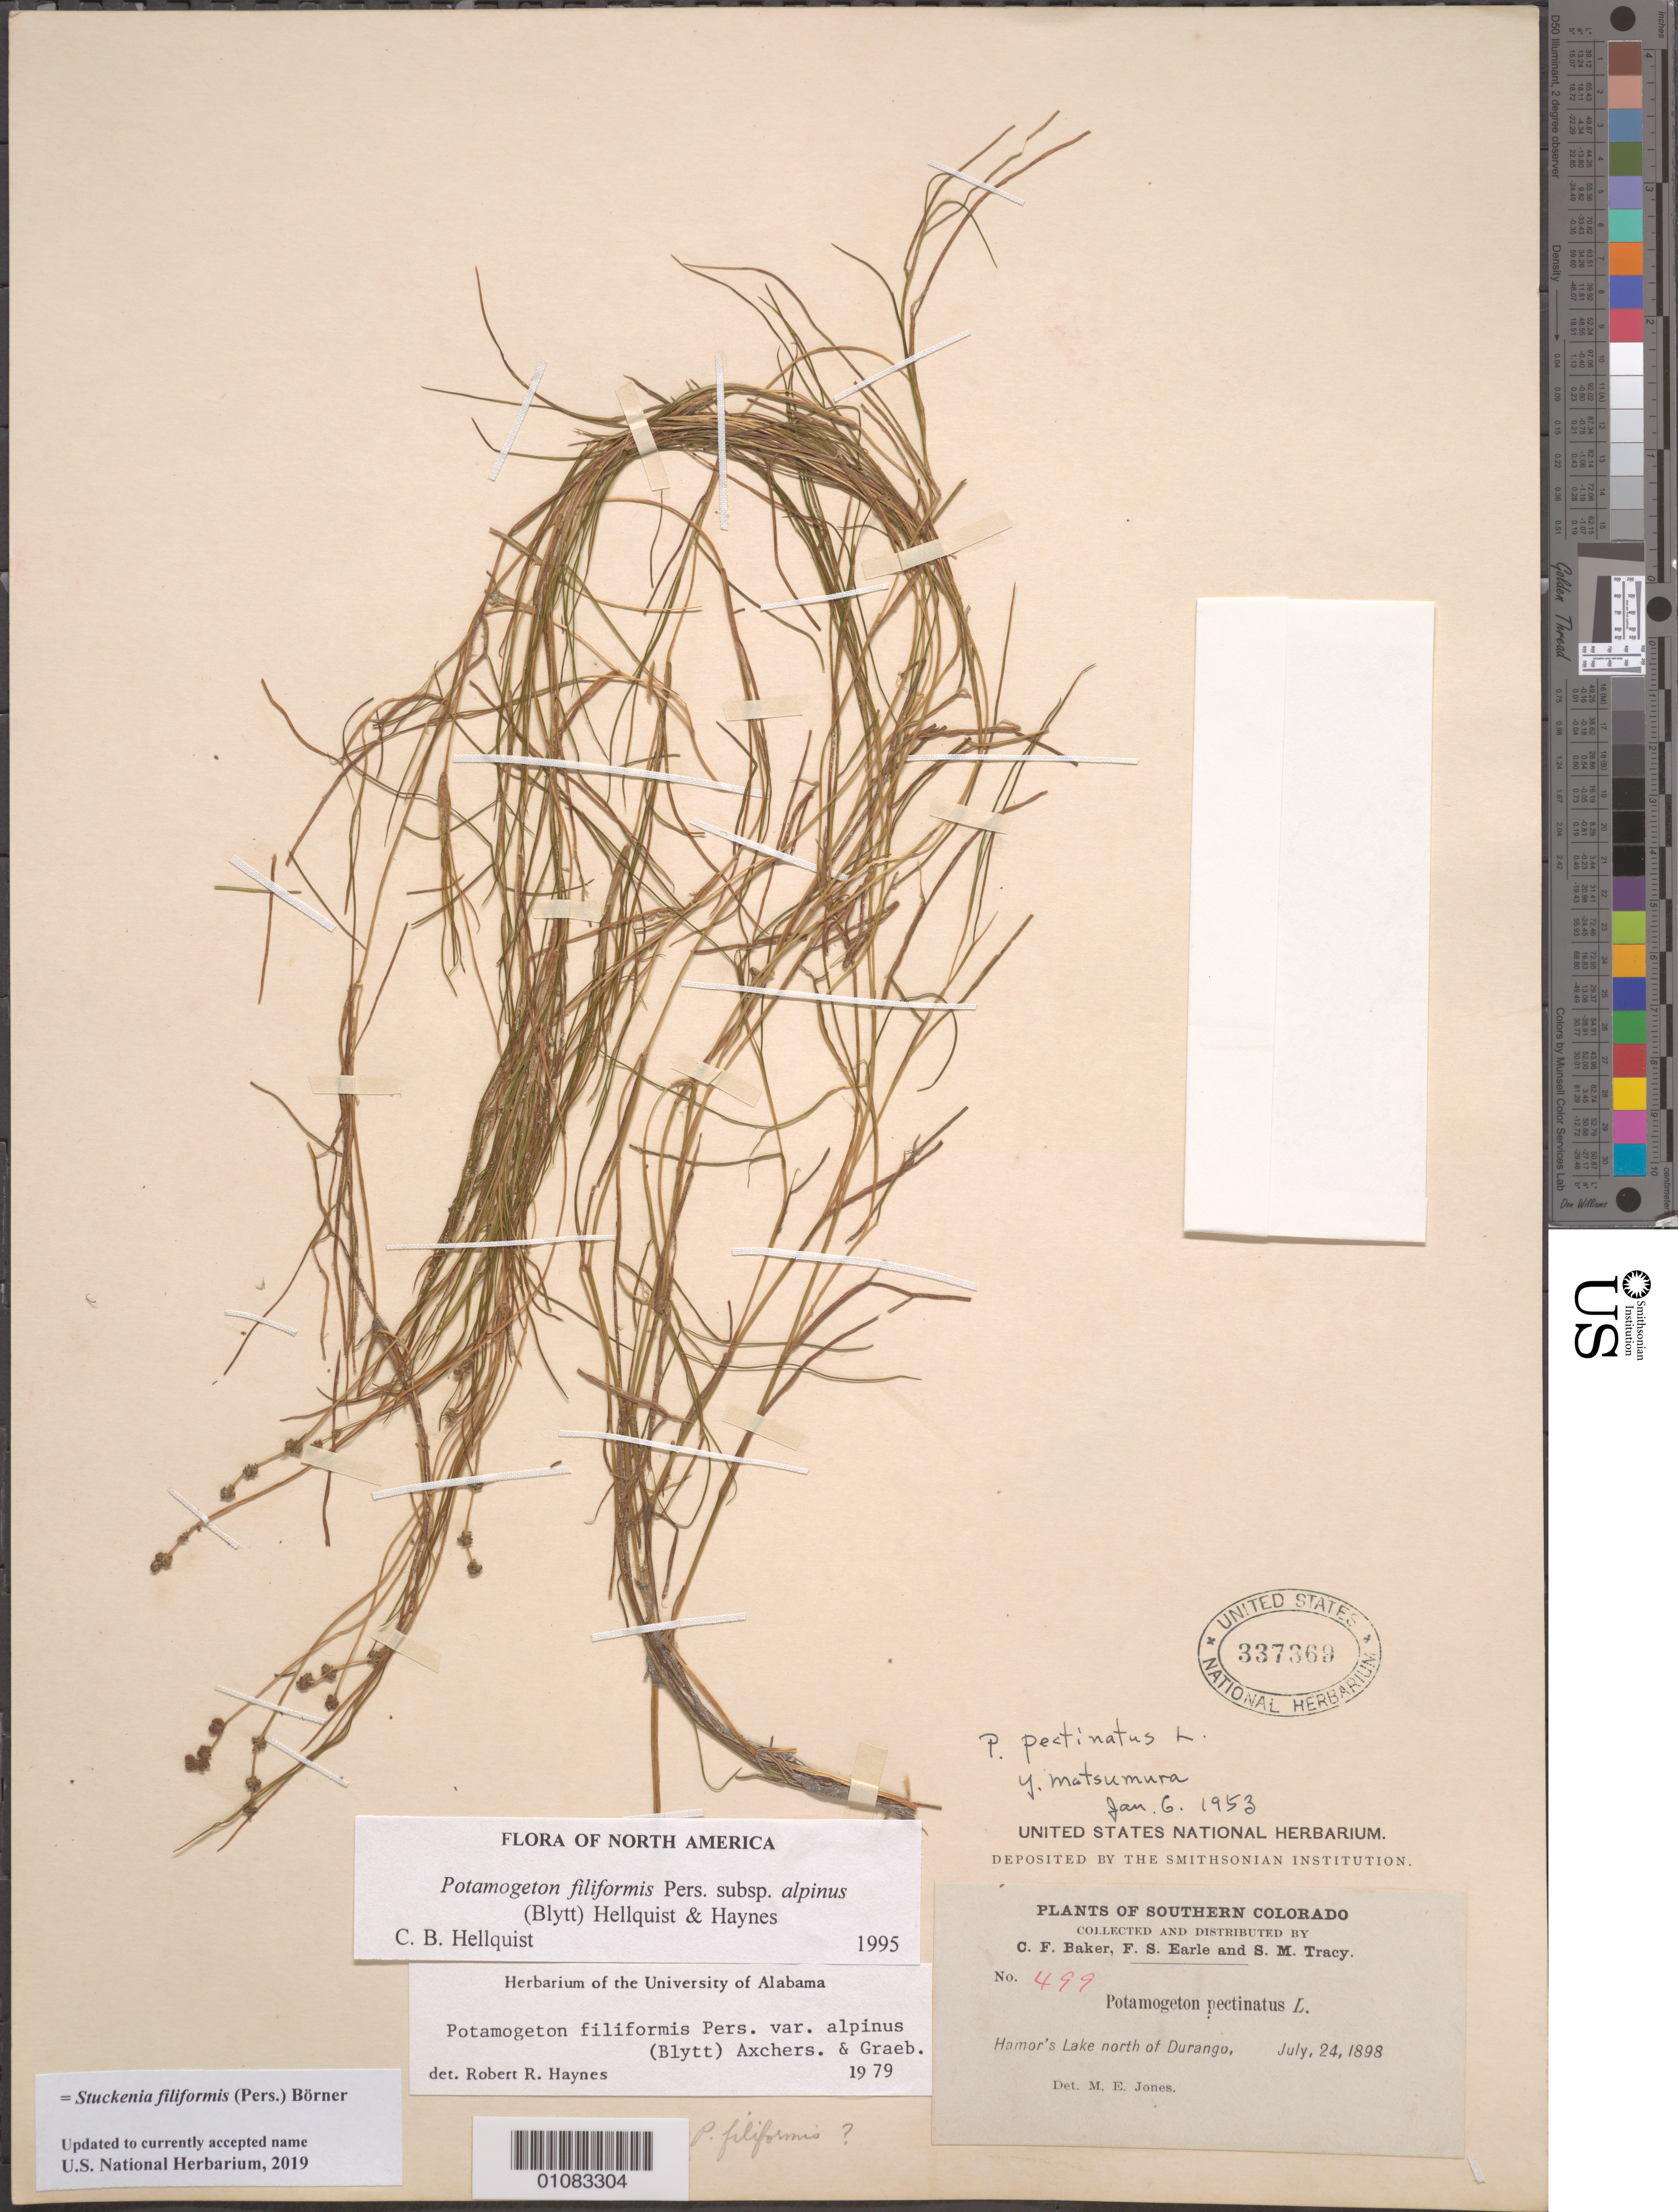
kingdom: Plantae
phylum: Tracheophyta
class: Liliopsida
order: Alismatales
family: Potamogetonaceae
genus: Stuckenia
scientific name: Stuckenia filiformis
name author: (Pers.) Börner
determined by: Strong, Mark T., (BOT), Smithsonian Institution - National Museum of Natural History (UNITED STATES)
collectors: C. F. Baker, S. M. Tracy & F. S. Earle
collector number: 499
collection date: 1898-07-24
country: United States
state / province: Colorado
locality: north of Durango, Hamor's Lake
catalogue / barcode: US 337369